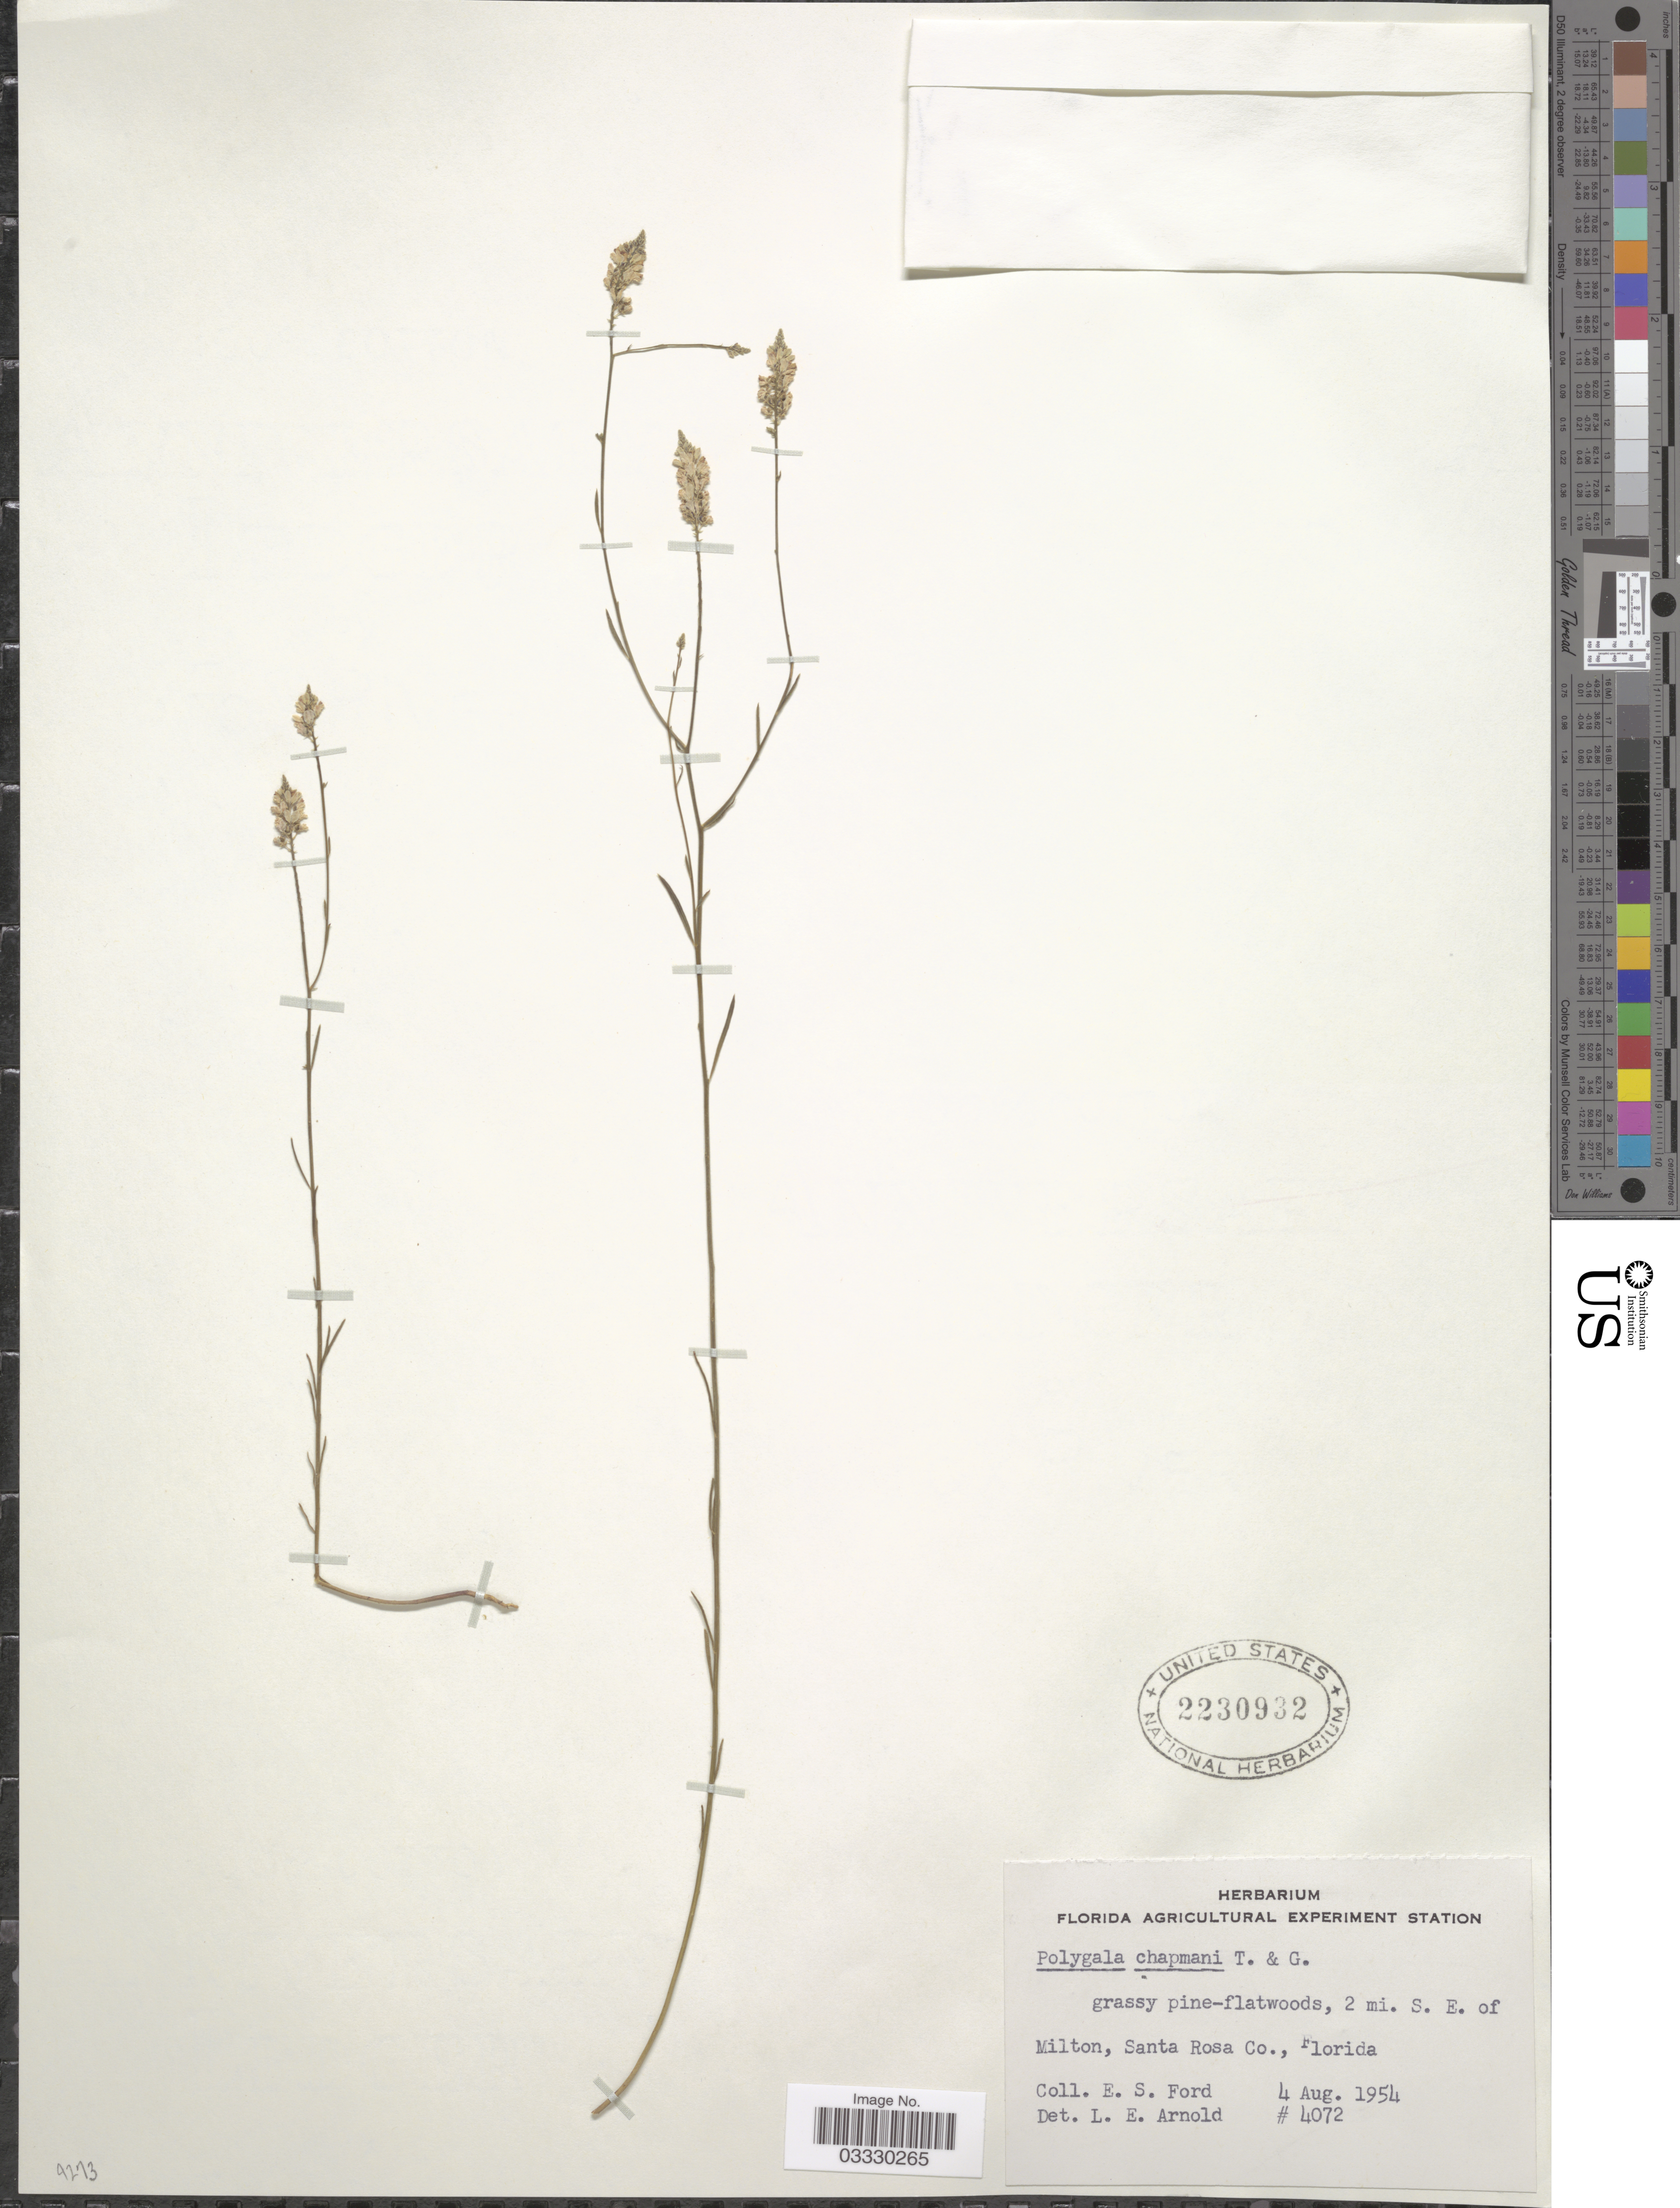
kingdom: Plantae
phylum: Tracheophyta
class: Magnoliopsida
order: Fabales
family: Polygalaceae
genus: Polygala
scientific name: Polygala chapmanii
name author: Torr. & A. Gray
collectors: E. Ford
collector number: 4072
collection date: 1954-08-04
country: United States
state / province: Florida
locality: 2 mi. S. E. of Milton, Santa Rosa Co.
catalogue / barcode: US 2230932